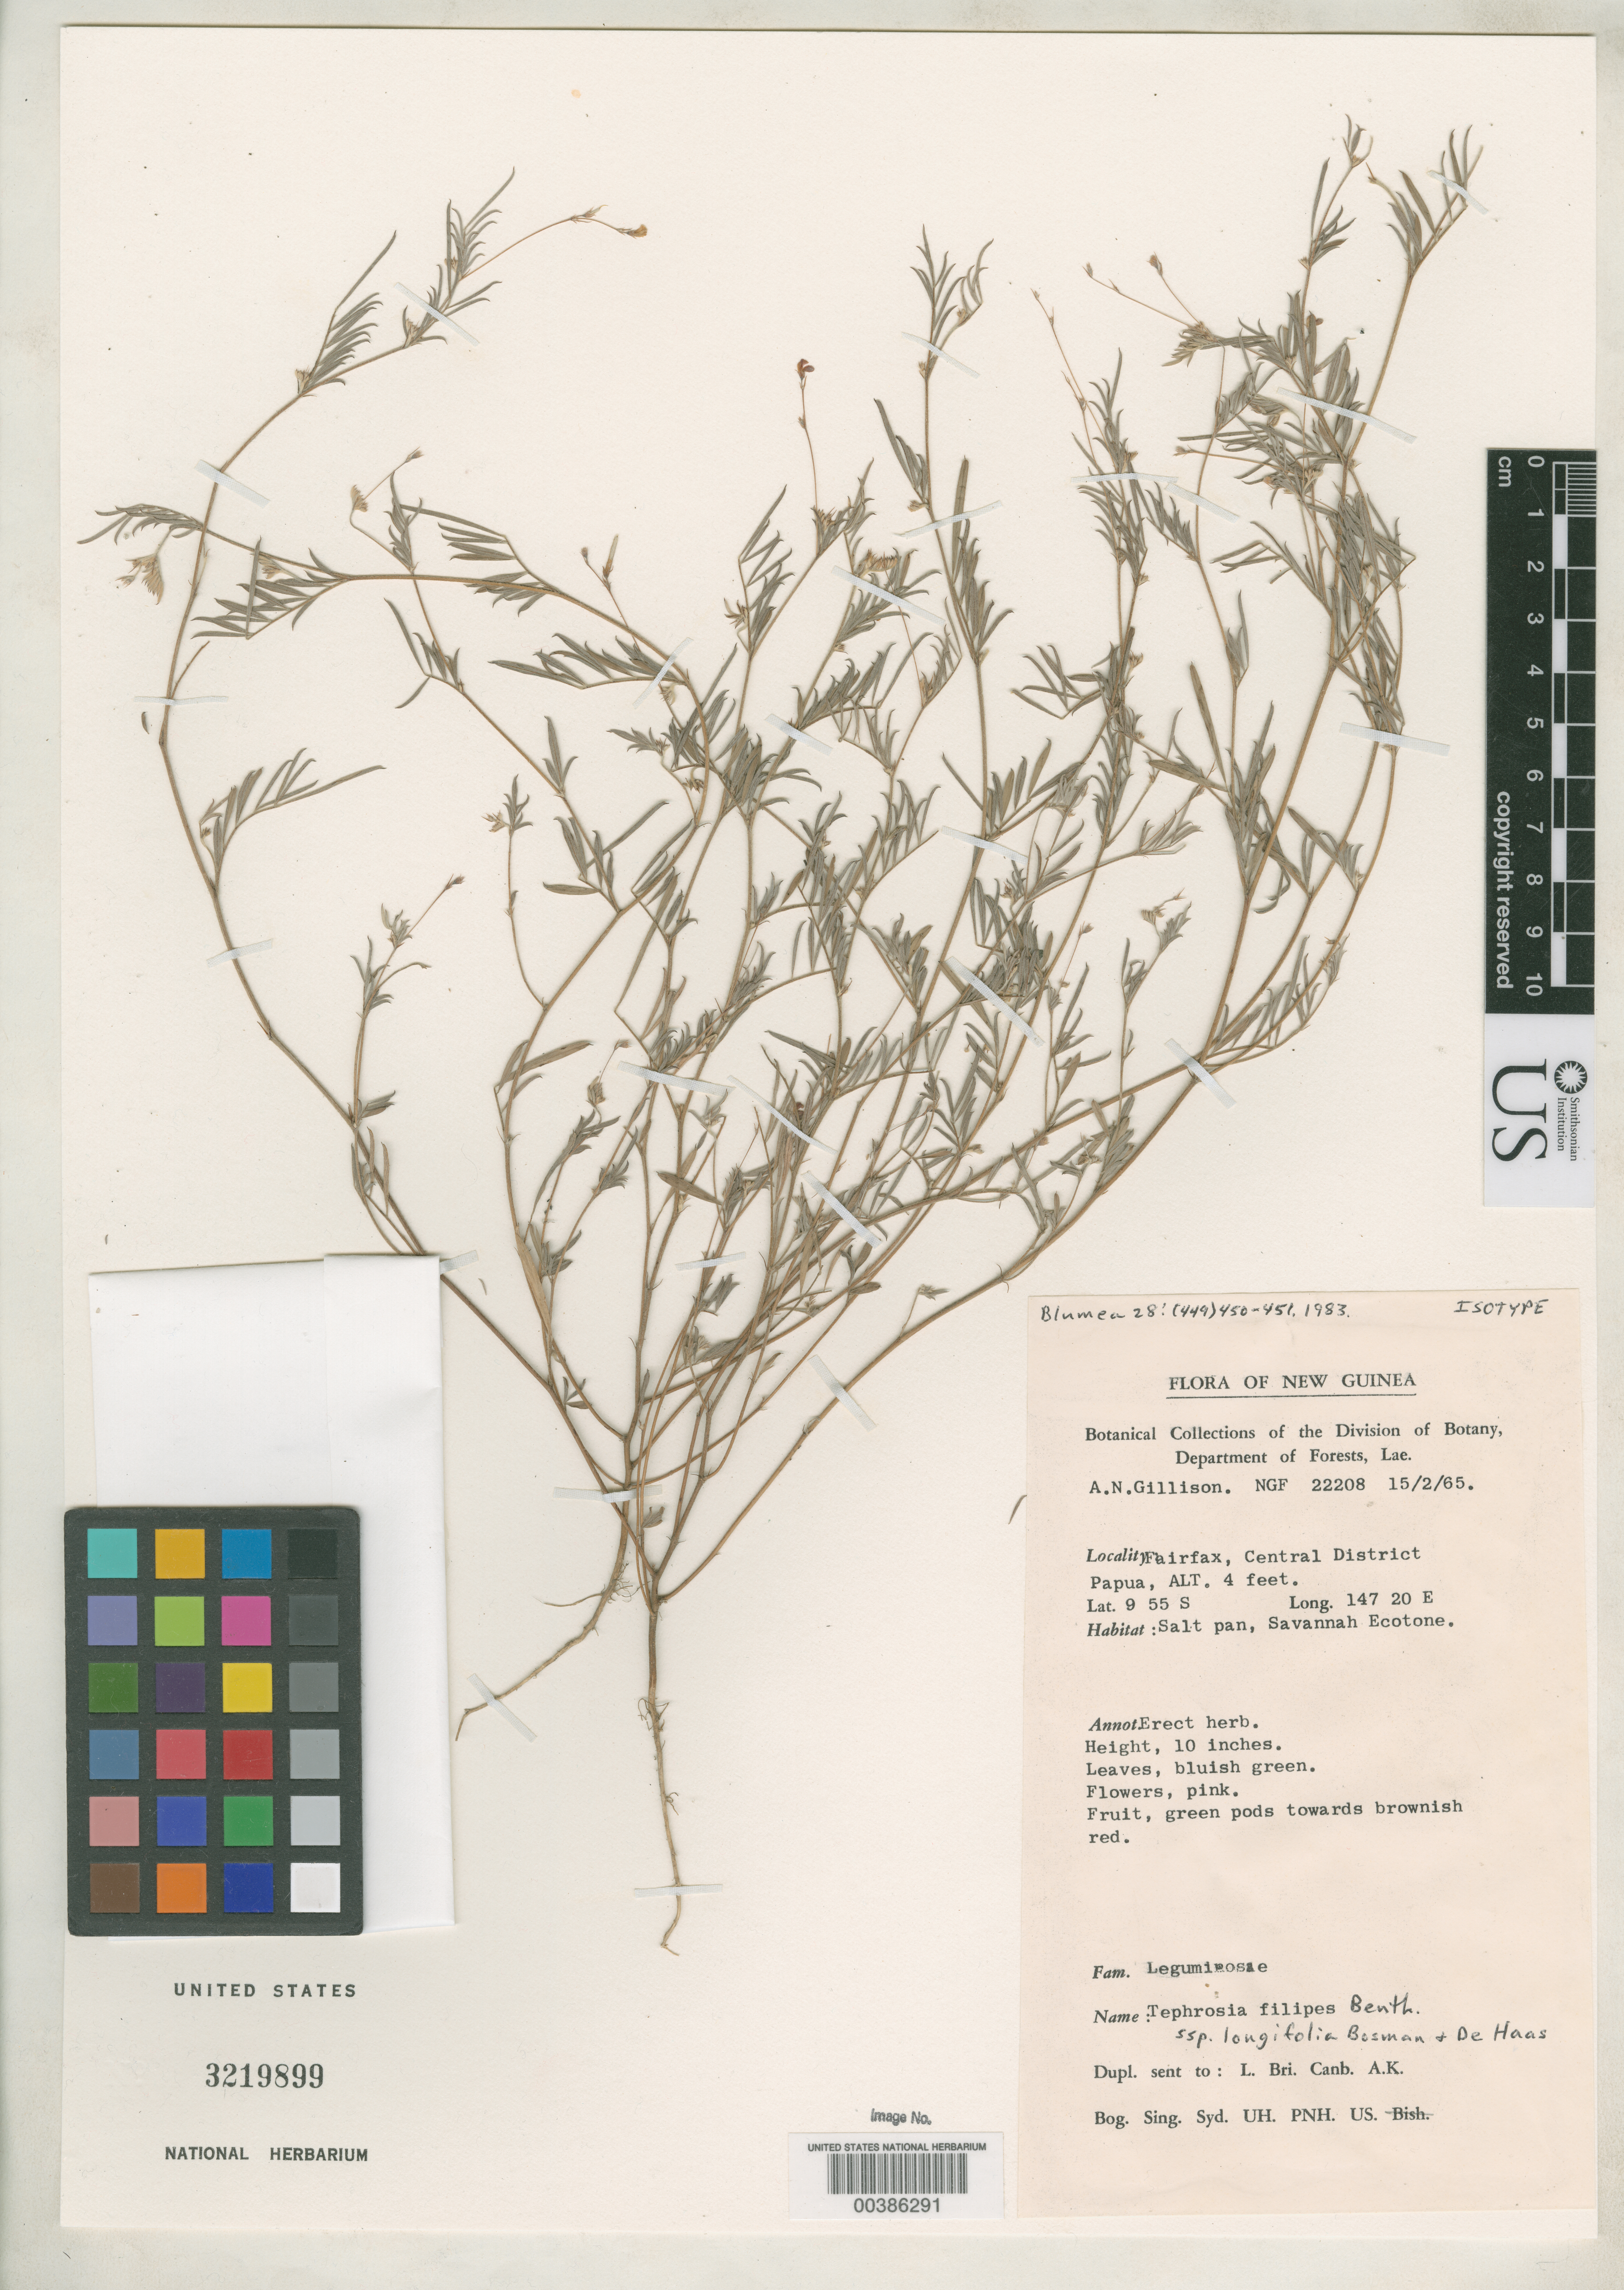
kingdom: Plantae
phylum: Tracheophyta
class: Magnoliopsida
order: Fabales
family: Fabaceae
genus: Tephrosia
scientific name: Tephrosia filipes subsp. longifolia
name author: Bosman & A.J.P. de Haas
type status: Isotype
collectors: A. Gillison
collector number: NGF 22208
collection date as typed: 15 Feb 1965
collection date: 1965-02-15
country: Papua New Guinea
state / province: Central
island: New Guinea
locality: Fairfax.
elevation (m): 1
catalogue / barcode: US 3219899